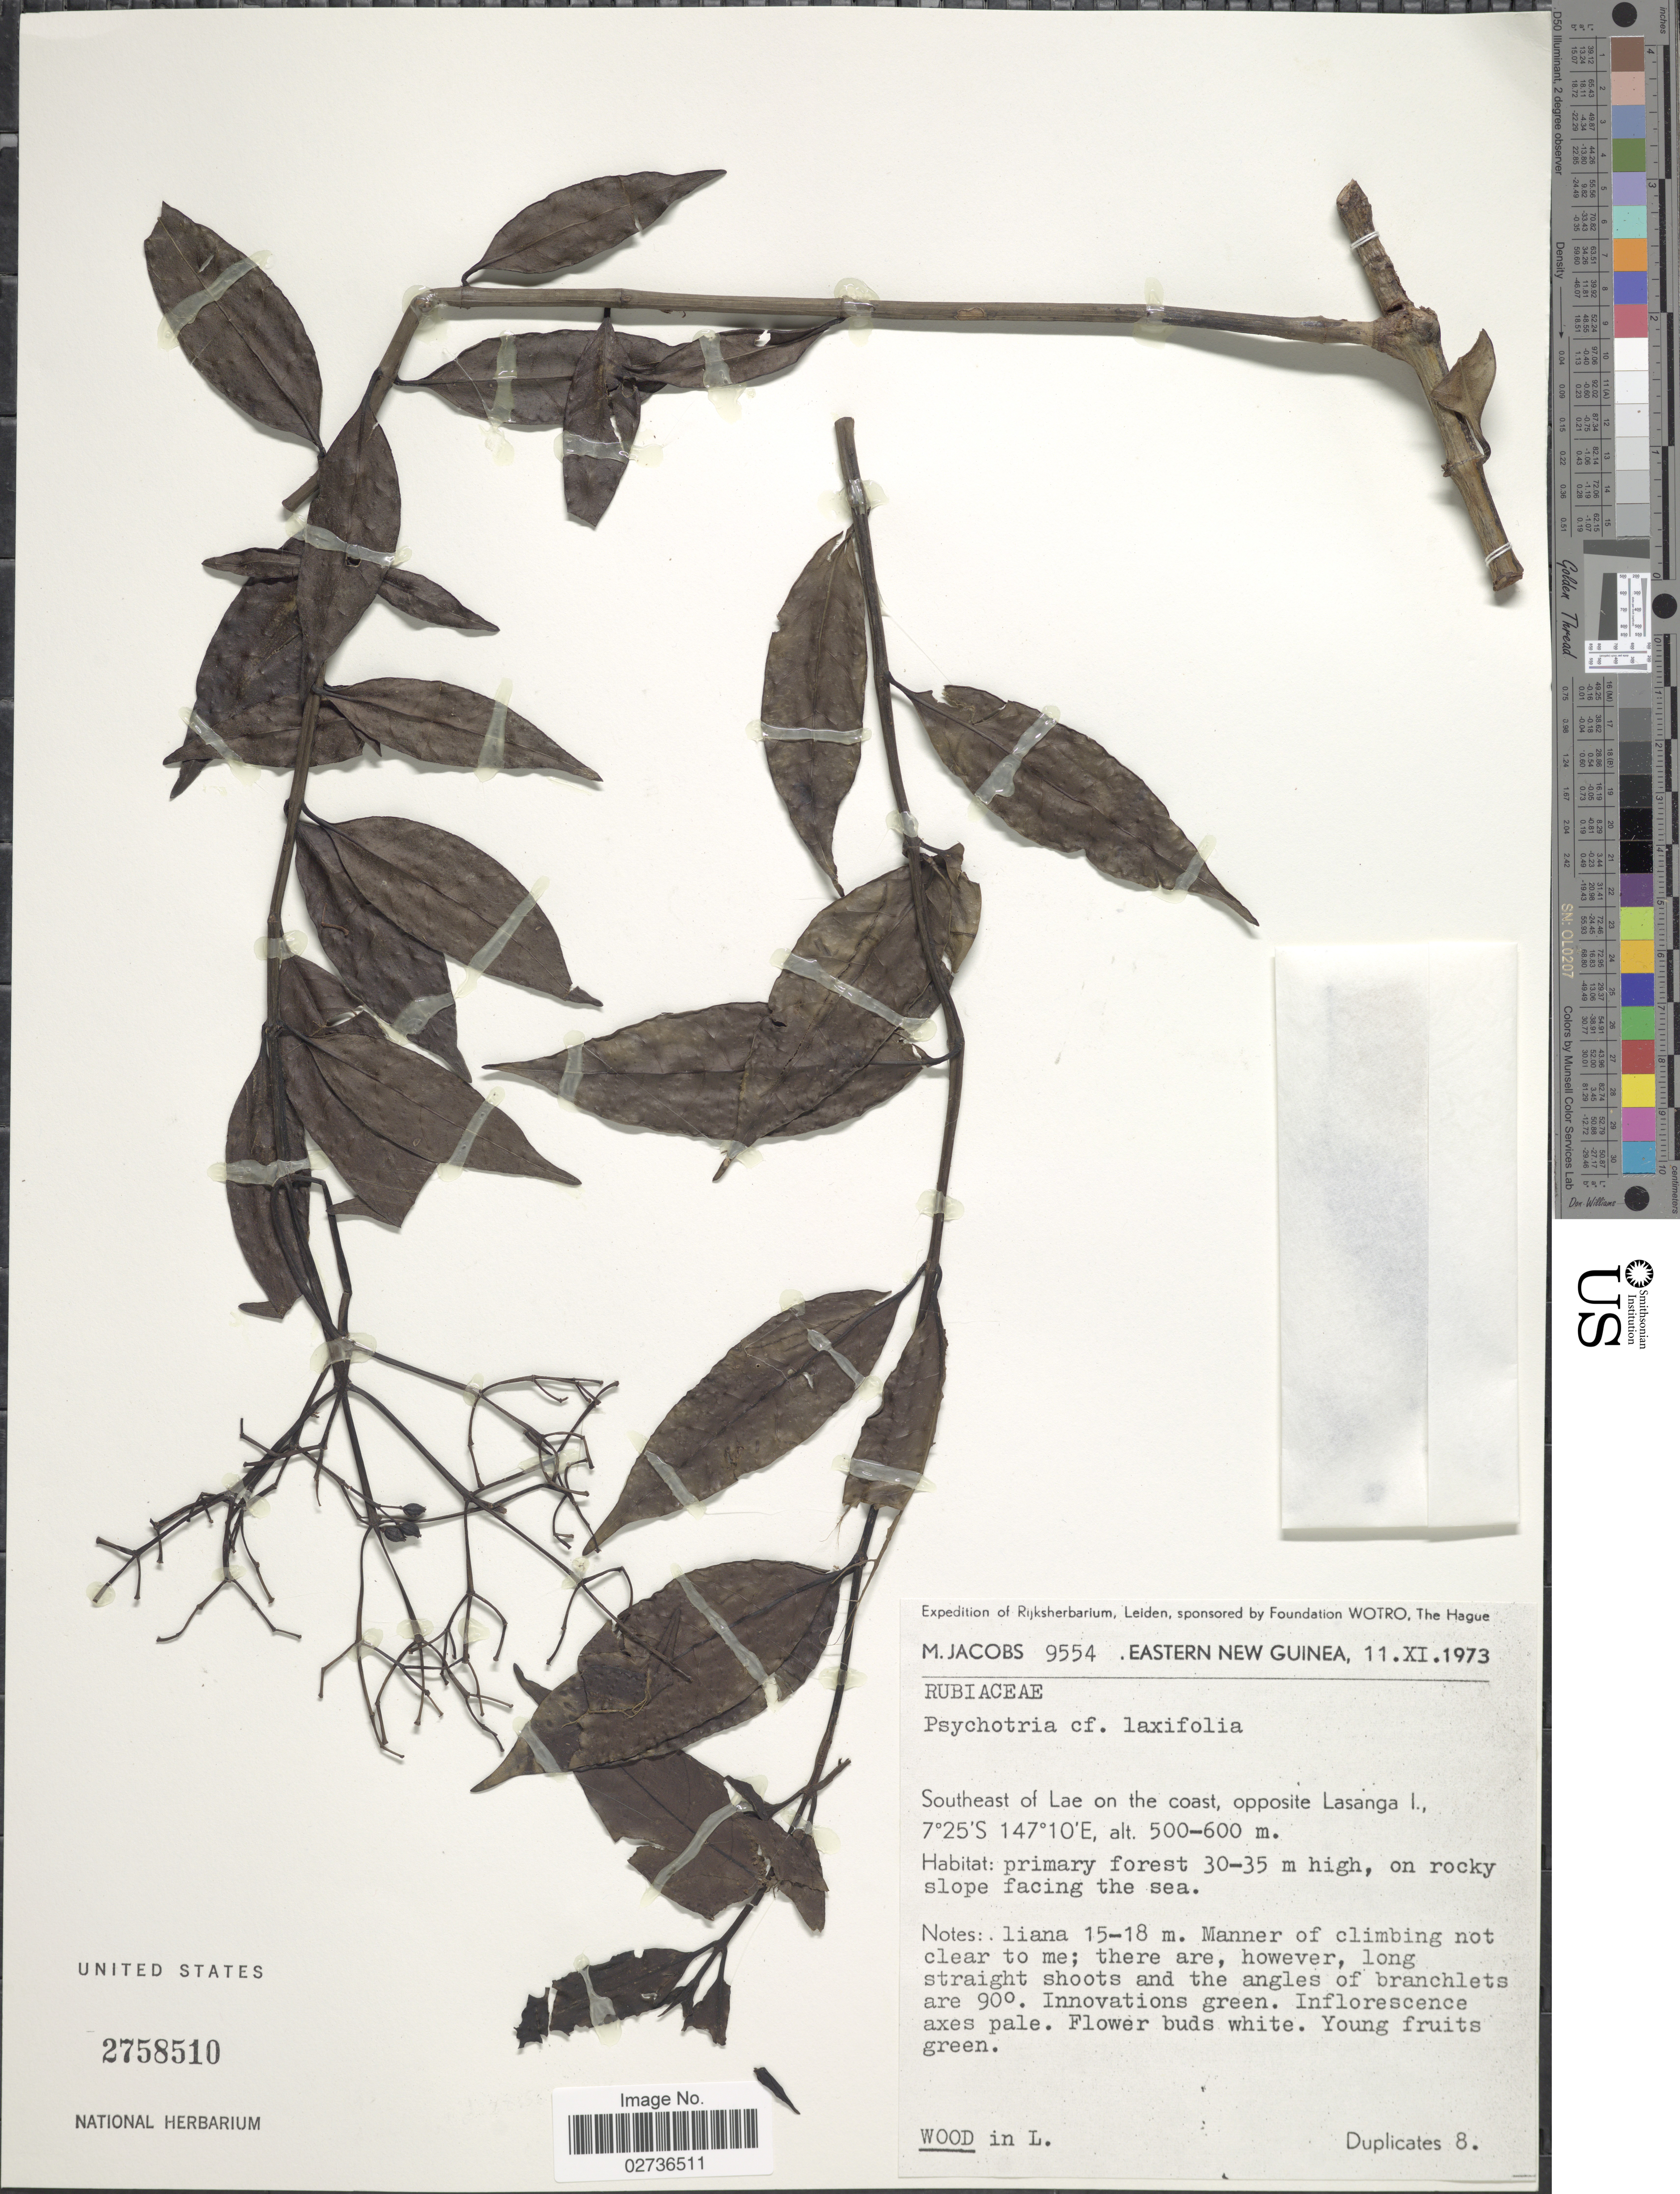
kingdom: Plantae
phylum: Tracheophyta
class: Magnoliopsida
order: Gentianales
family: Rubiaceae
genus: Psychotria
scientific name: Psychotria laxiflora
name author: Blume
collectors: M. Jacobs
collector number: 9554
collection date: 1973-11-11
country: Papua New Guinea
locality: Eastern New Guinea, Southeast of Lae on the coast, opposite Lasanga I.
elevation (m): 500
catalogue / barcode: US 2758510